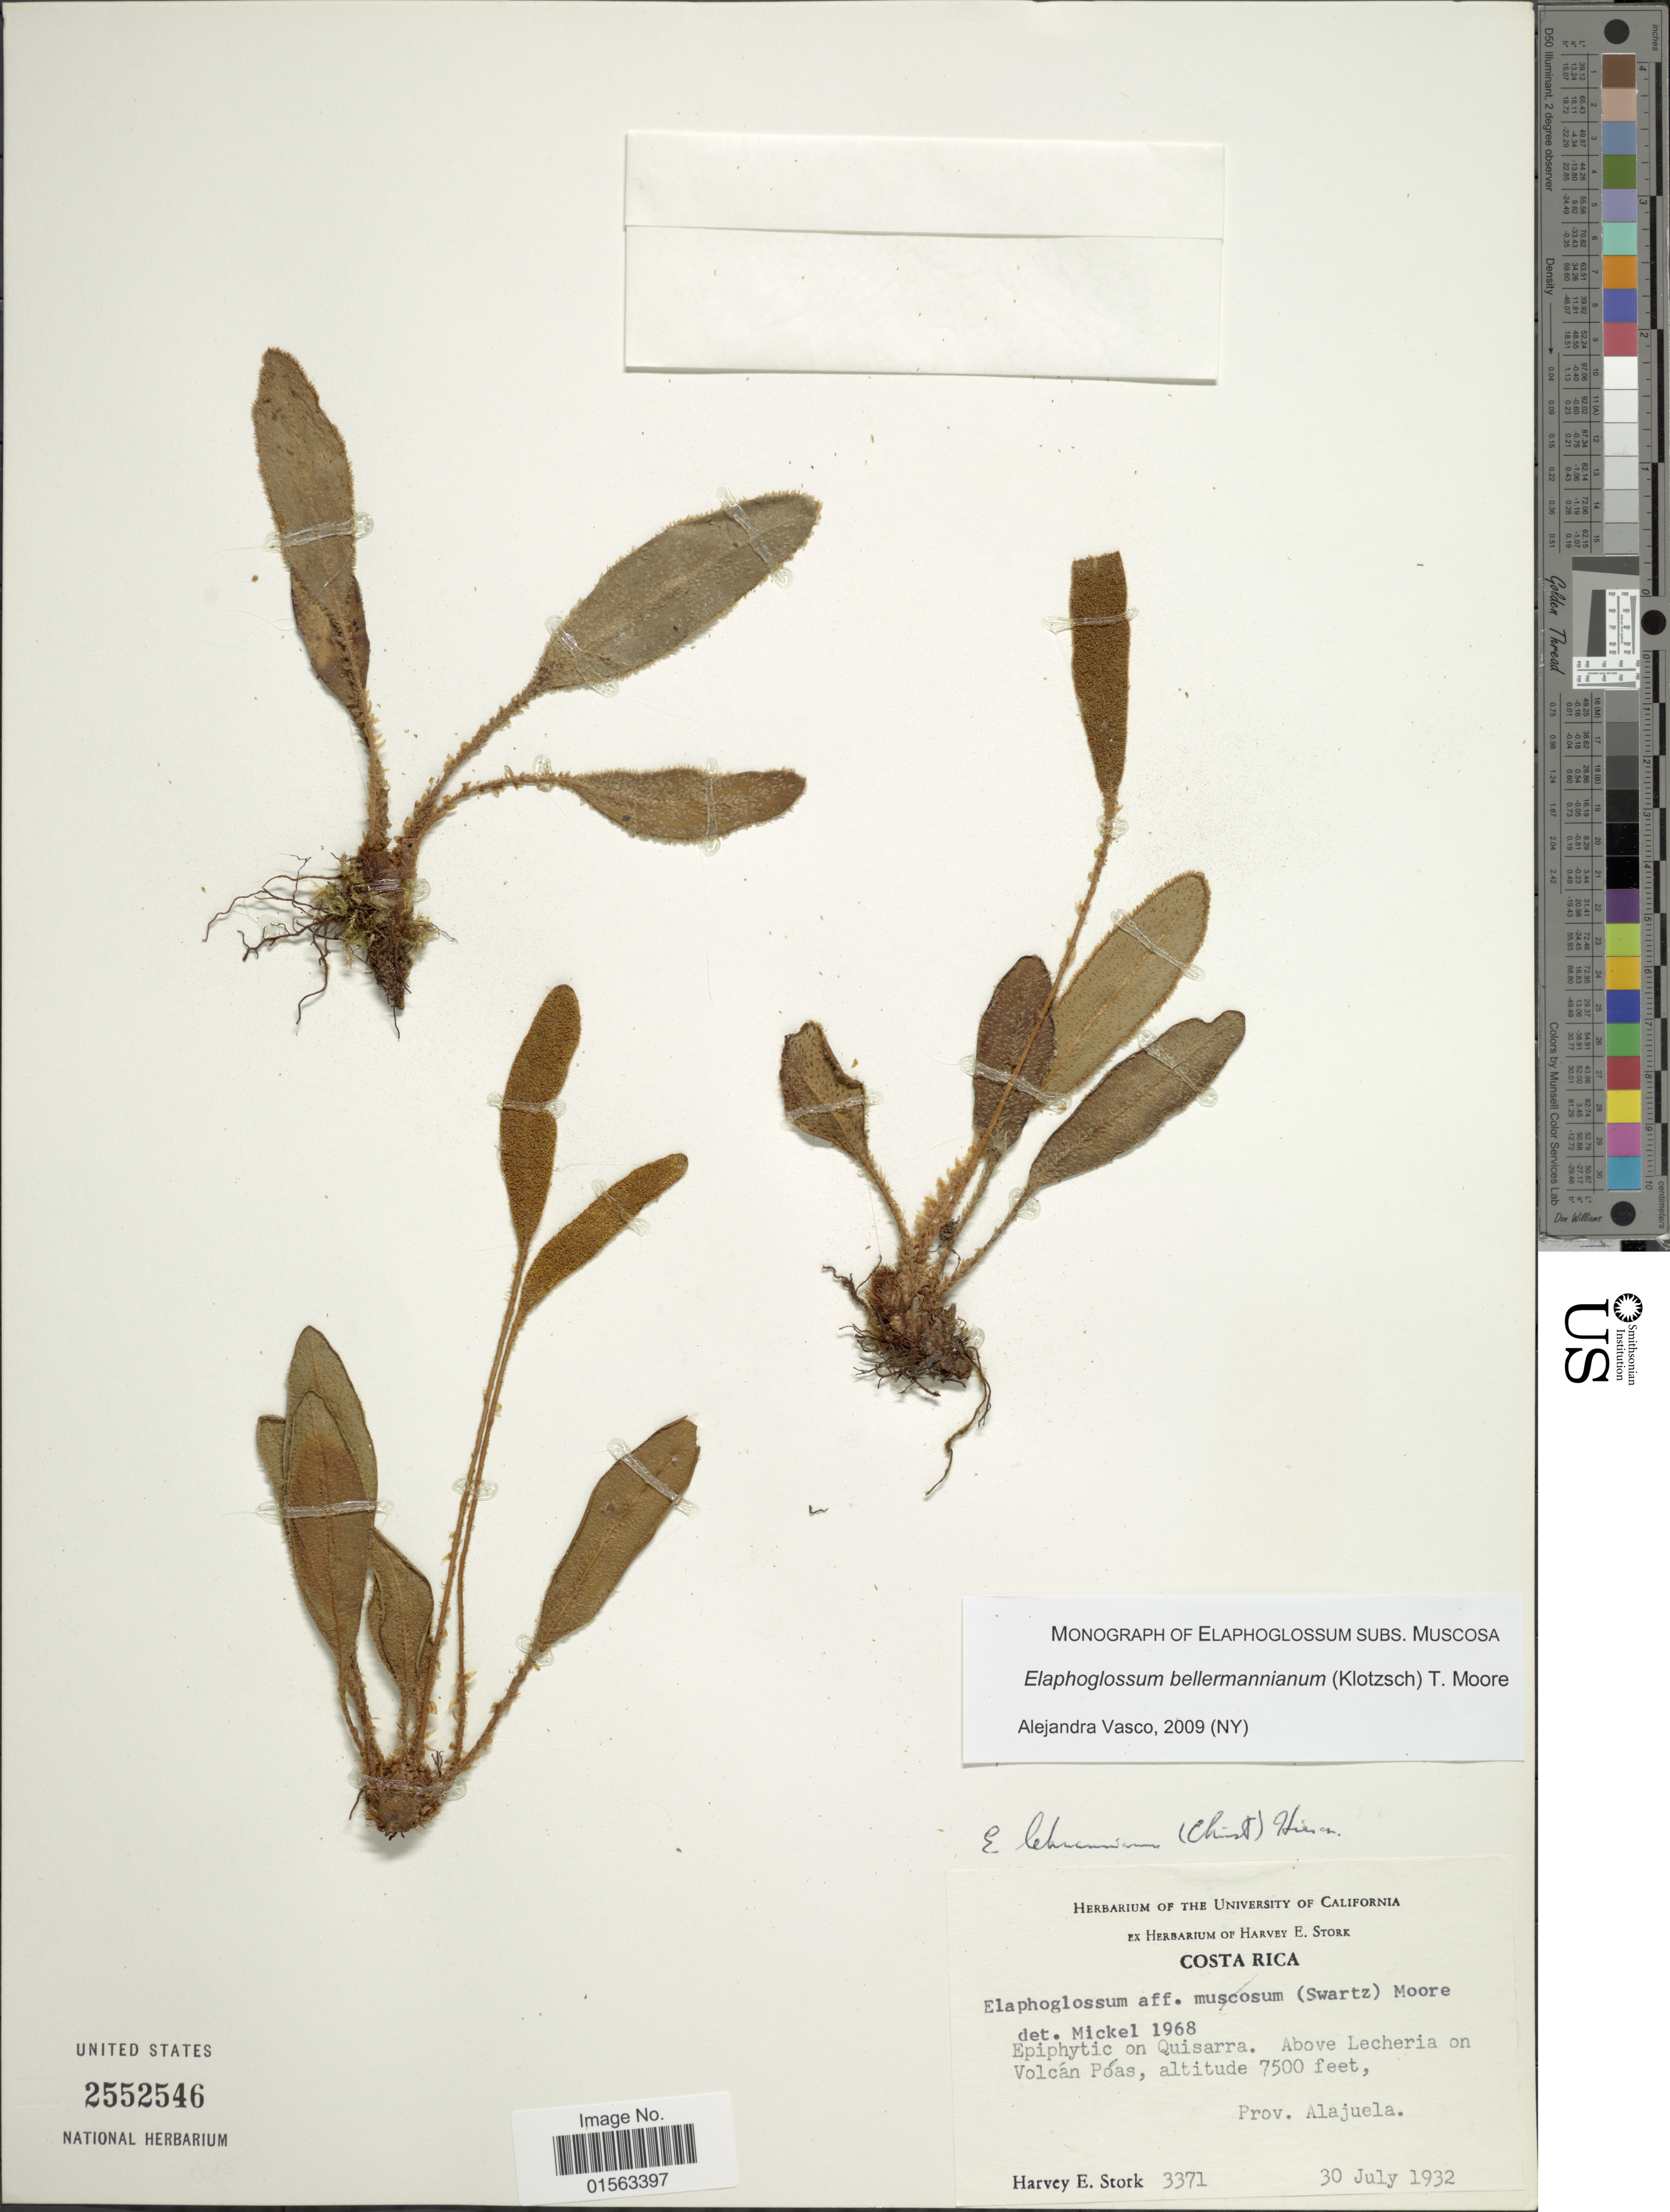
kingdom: Plantae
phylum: Tracheophyta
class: Polypodiopsida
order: Polypodiales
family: Dryopteridaceae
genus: Elaphoglossum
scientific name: Elaphoglossum bellermannianum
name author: (Klotzsch) T. Moore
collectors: H. E. Stork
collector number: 3371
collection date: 1932-07-30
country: Costa Rica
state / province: Alajuela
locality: Above Lecheria on Volcan Poas, Prov. Alajuela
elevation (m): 2286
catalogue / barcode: US 2552546